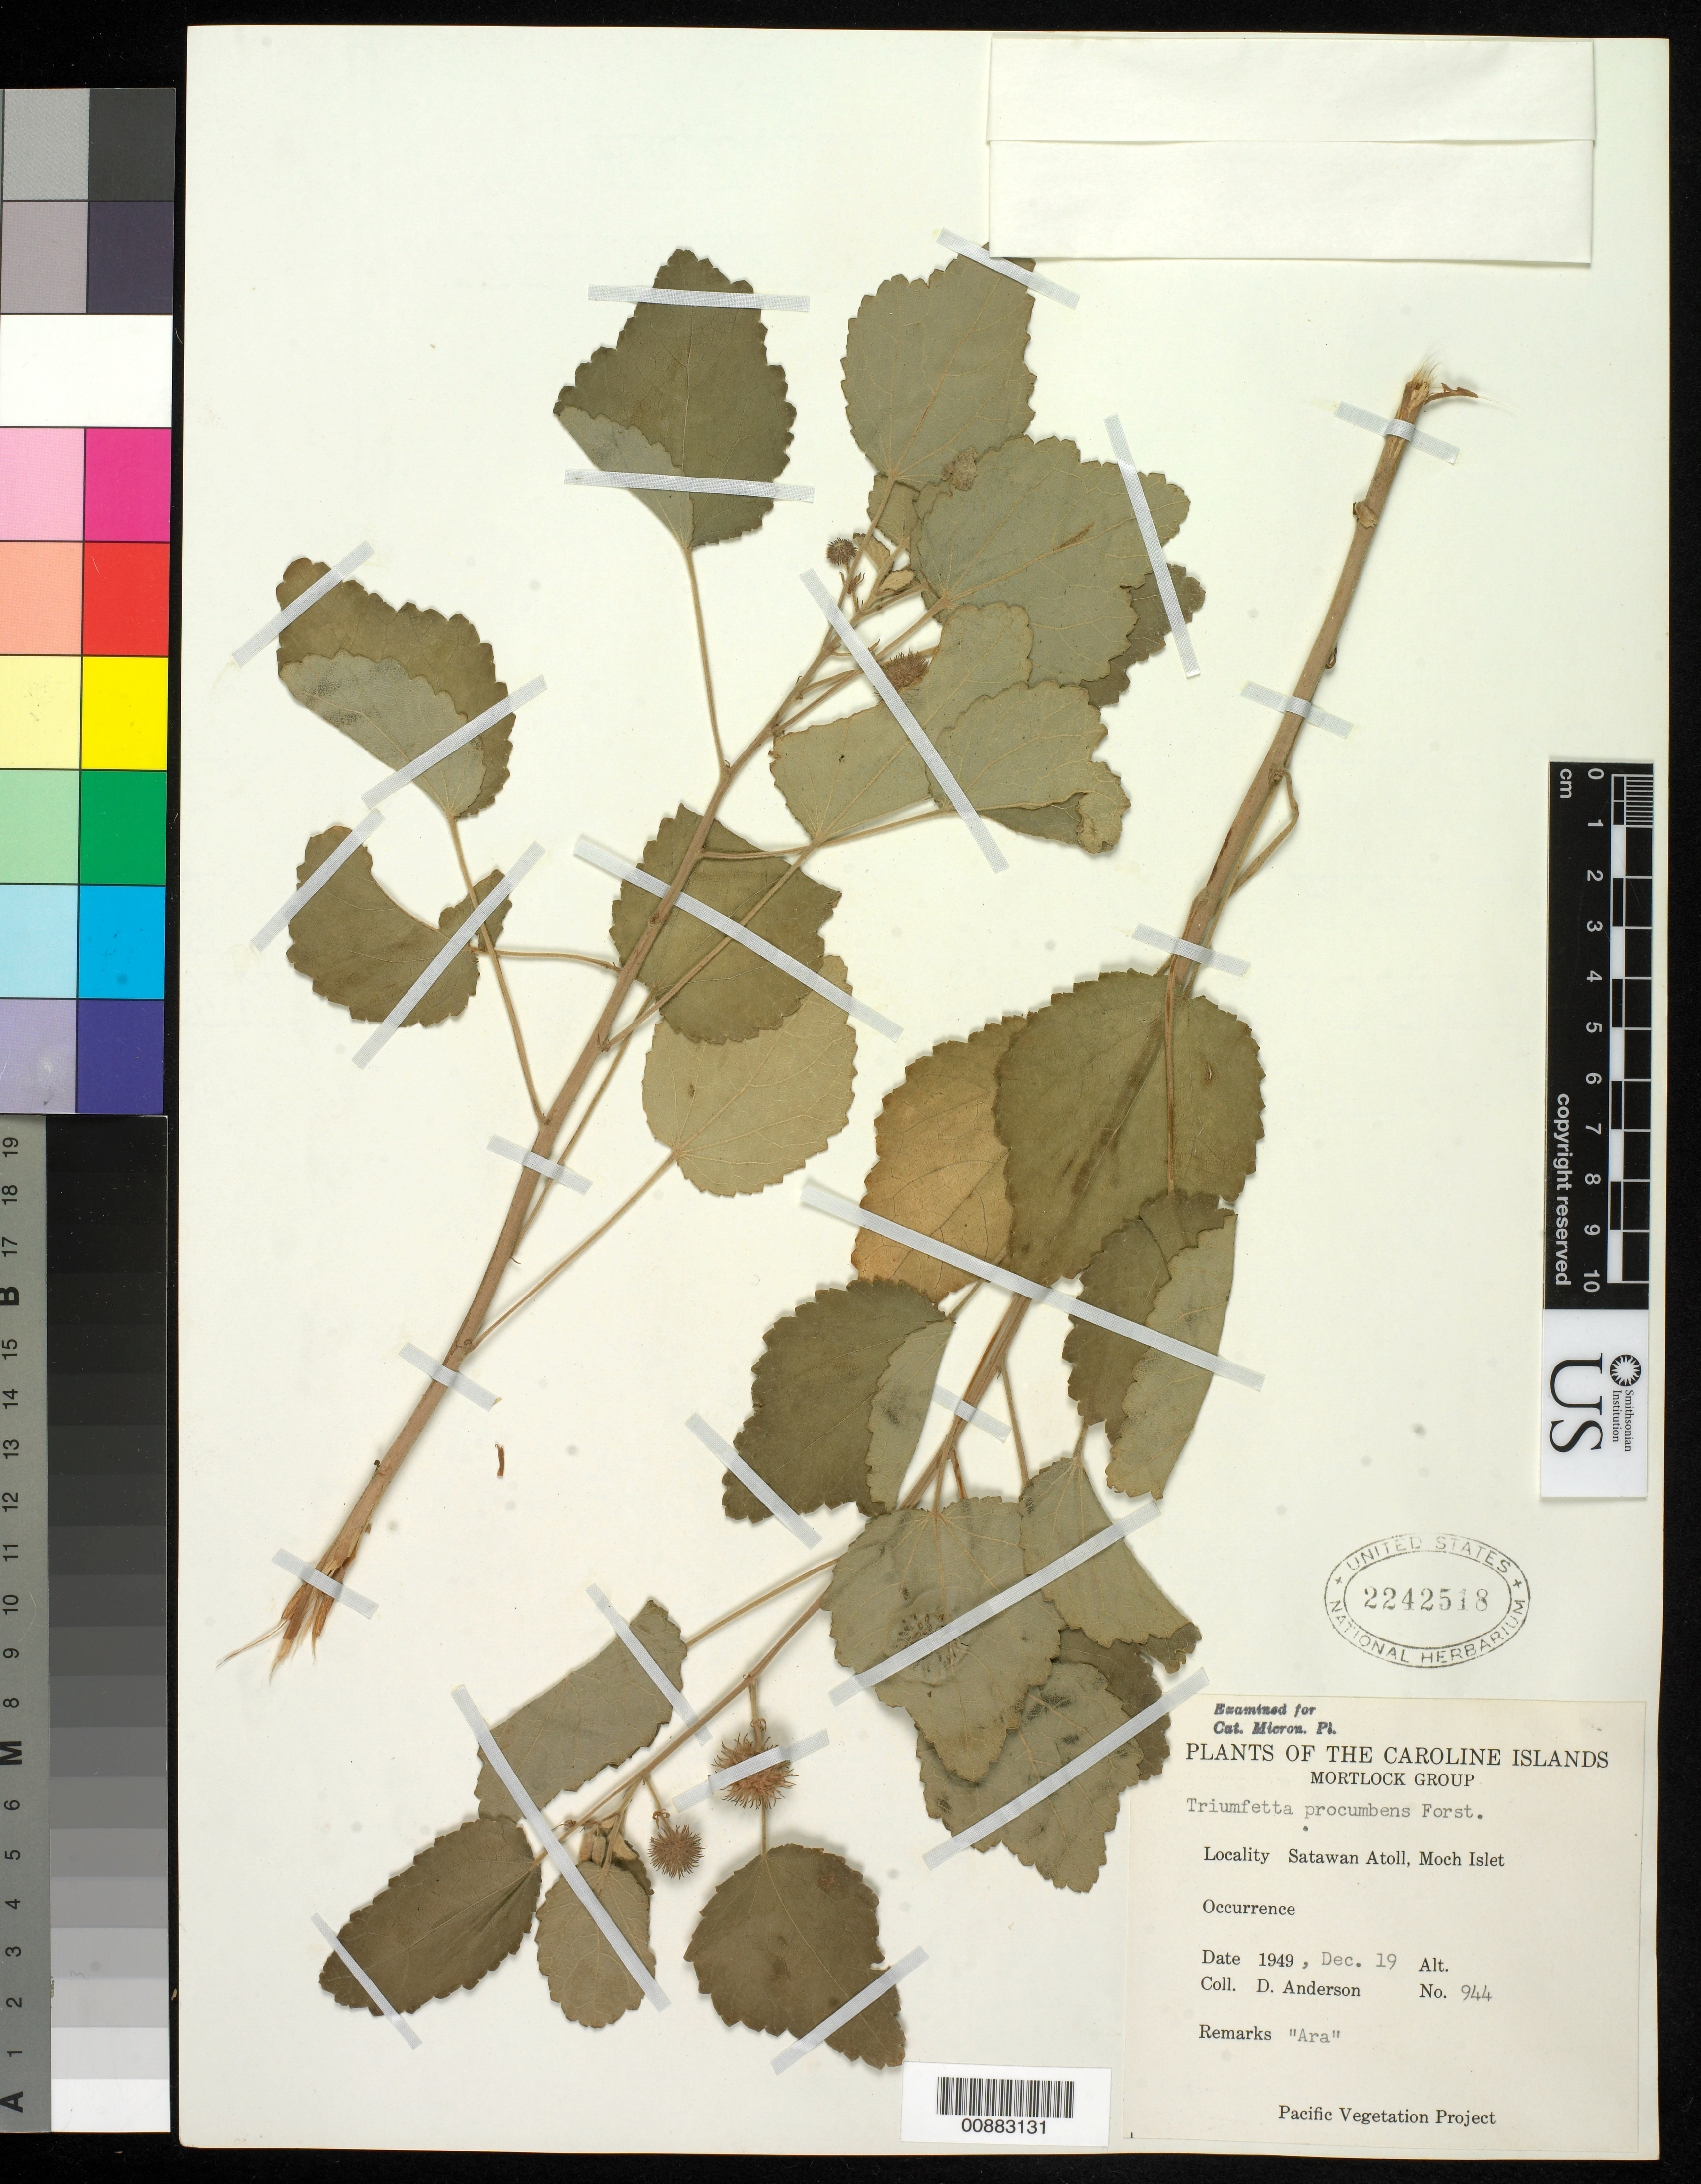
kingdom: Plantae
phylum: Tracheophyta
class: Magnoliopsida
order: Malvales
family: Malvaceae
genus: Triumfetta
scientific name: Triumfetta procumbens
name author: G. Forst.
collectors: D. Anderson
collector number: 944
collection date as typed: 19 Dec 1949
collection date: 1949-12-19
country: Micronesia, Federated States of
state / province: Truk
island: Satawan Atoll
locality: Moch Islet.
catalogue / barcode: US 2242518